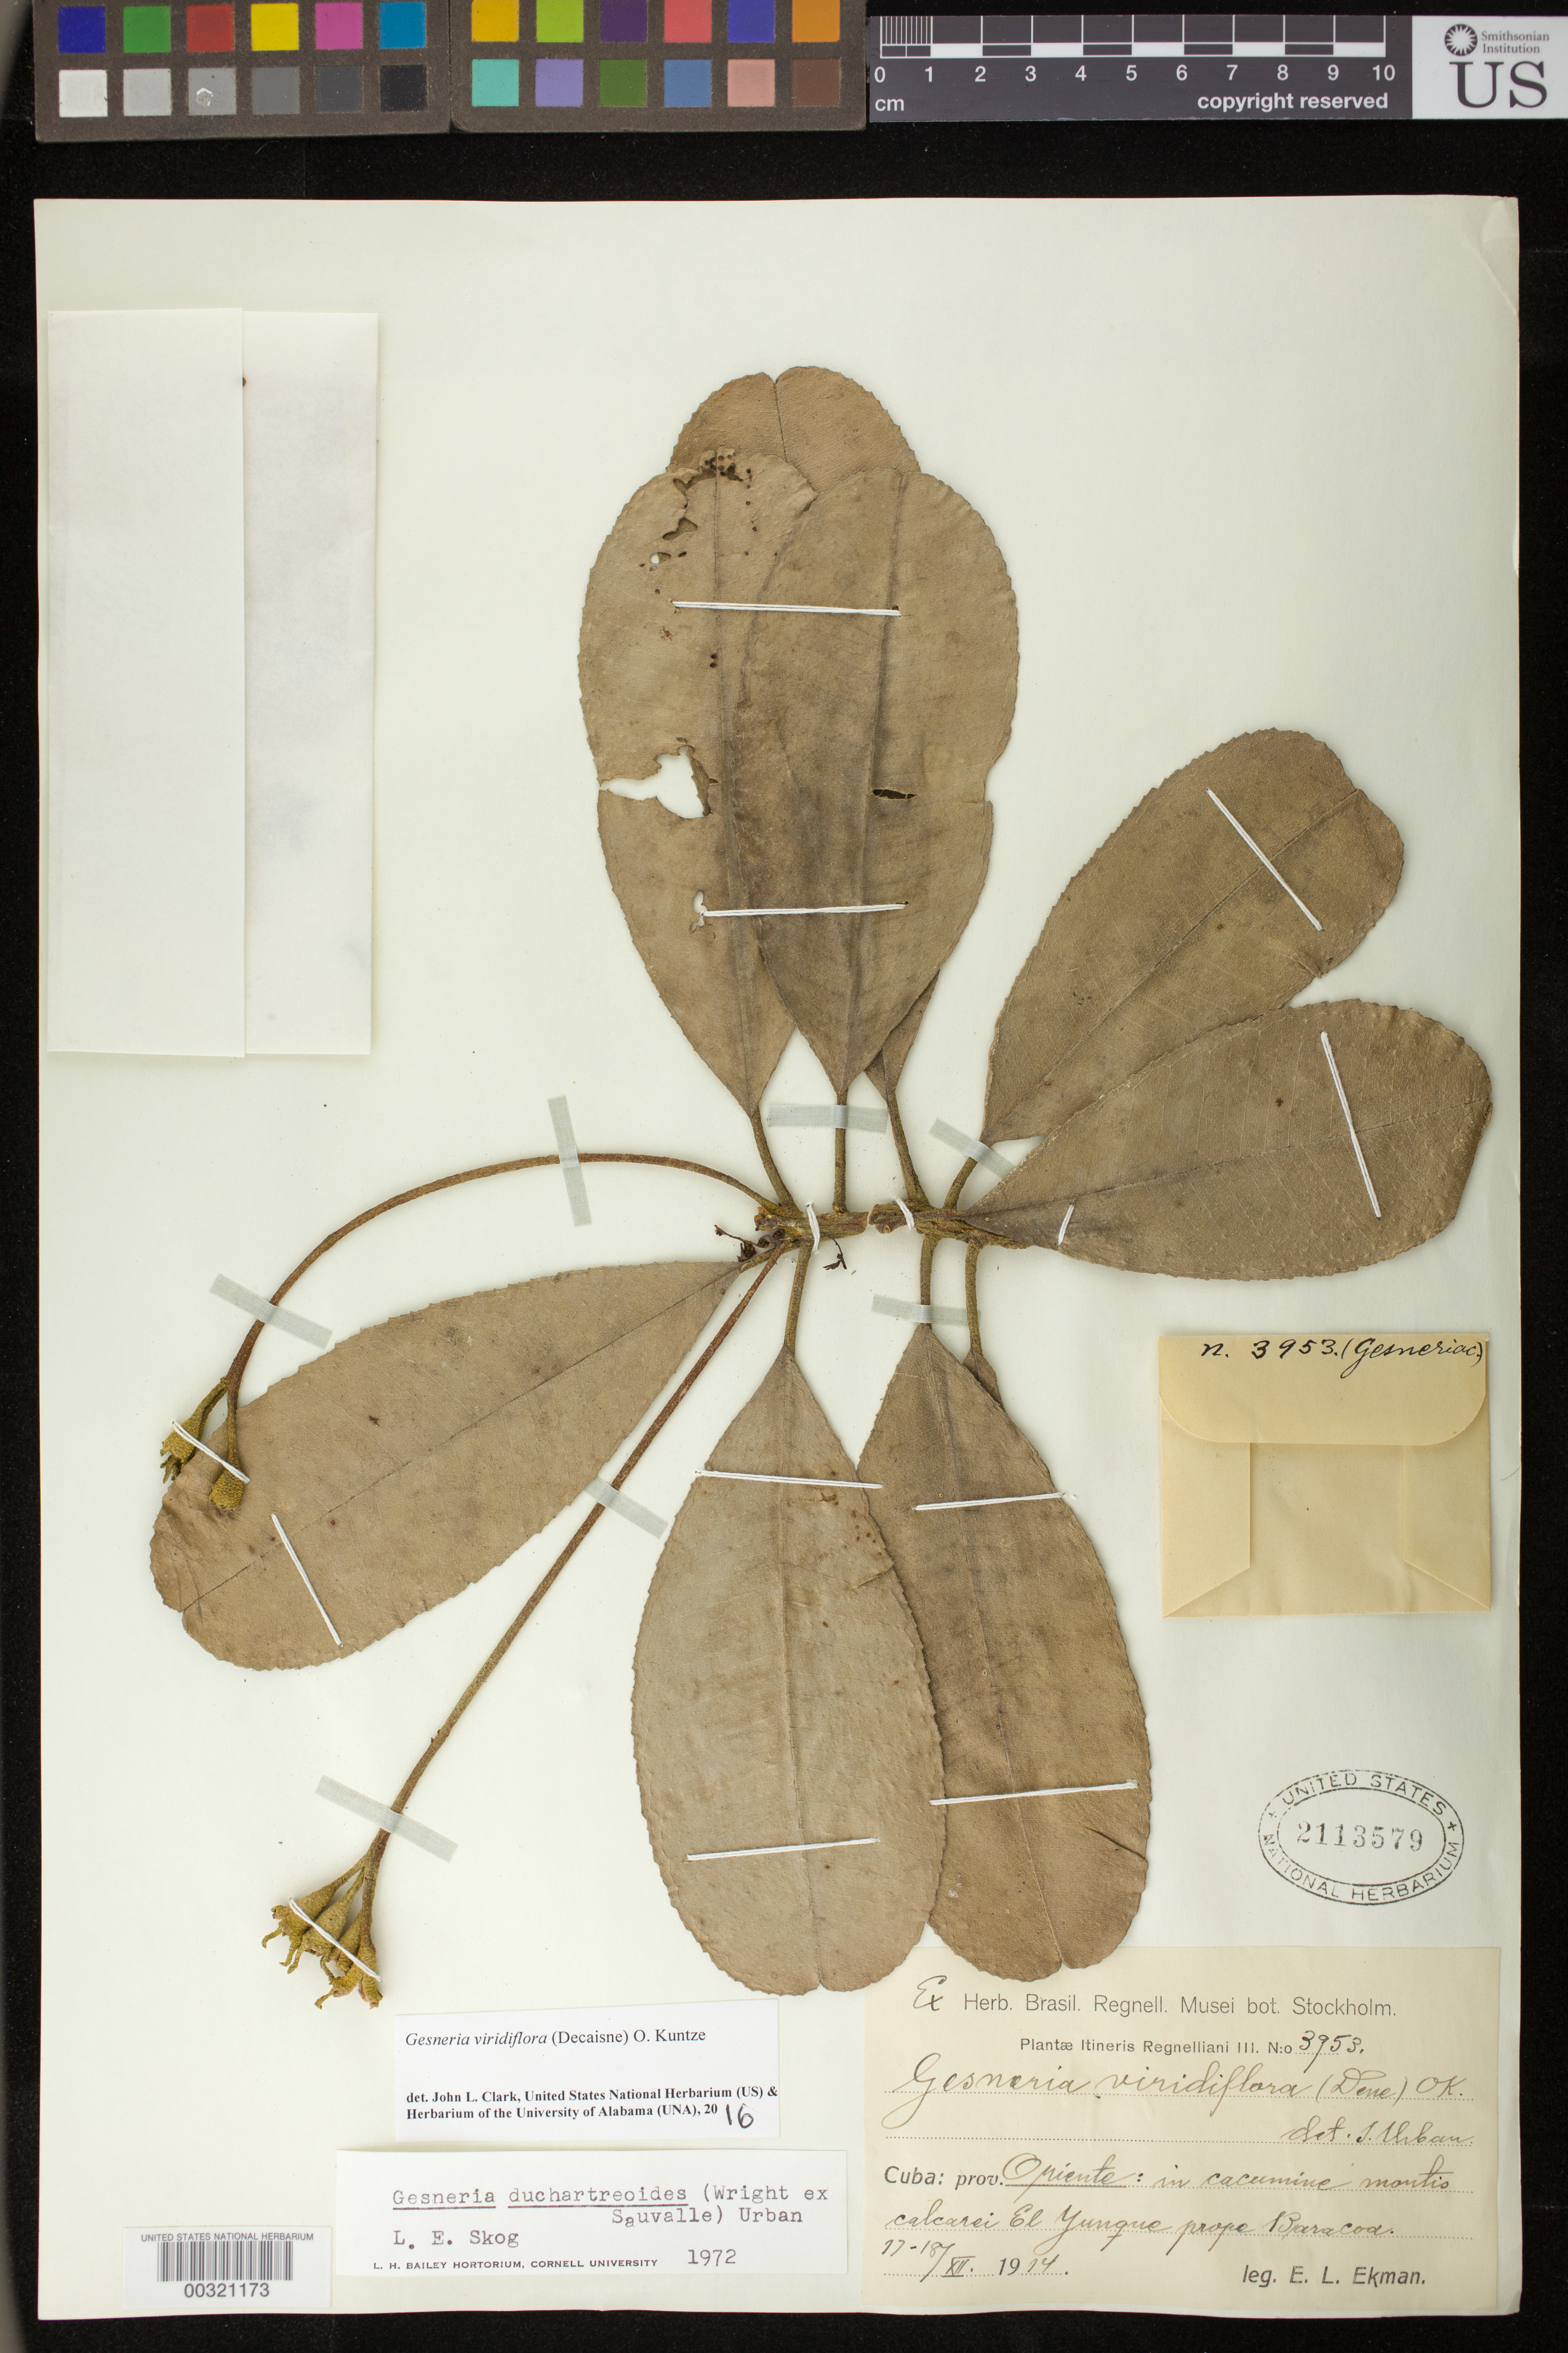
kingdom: Plantae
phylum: Tracheophyta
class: Magnoliopsida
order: Lamiales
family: Gesneriaceae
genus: Gesneria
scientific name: Gesneria viridiflora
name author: (Decne.) Kuntze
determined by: Clark, J. L., (SEL), The Marie Selby Botanical Garden (UNITED STATES)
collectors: E. L. Ekman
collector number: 3953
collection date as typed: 17-18 Dec 1914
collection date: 1914-12-17/1914-12-18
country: Cuba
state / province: Oriente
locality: El Yunque (prope Baracoa)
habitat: In cacum. montis. solo calcareo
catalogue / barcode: US 2113579